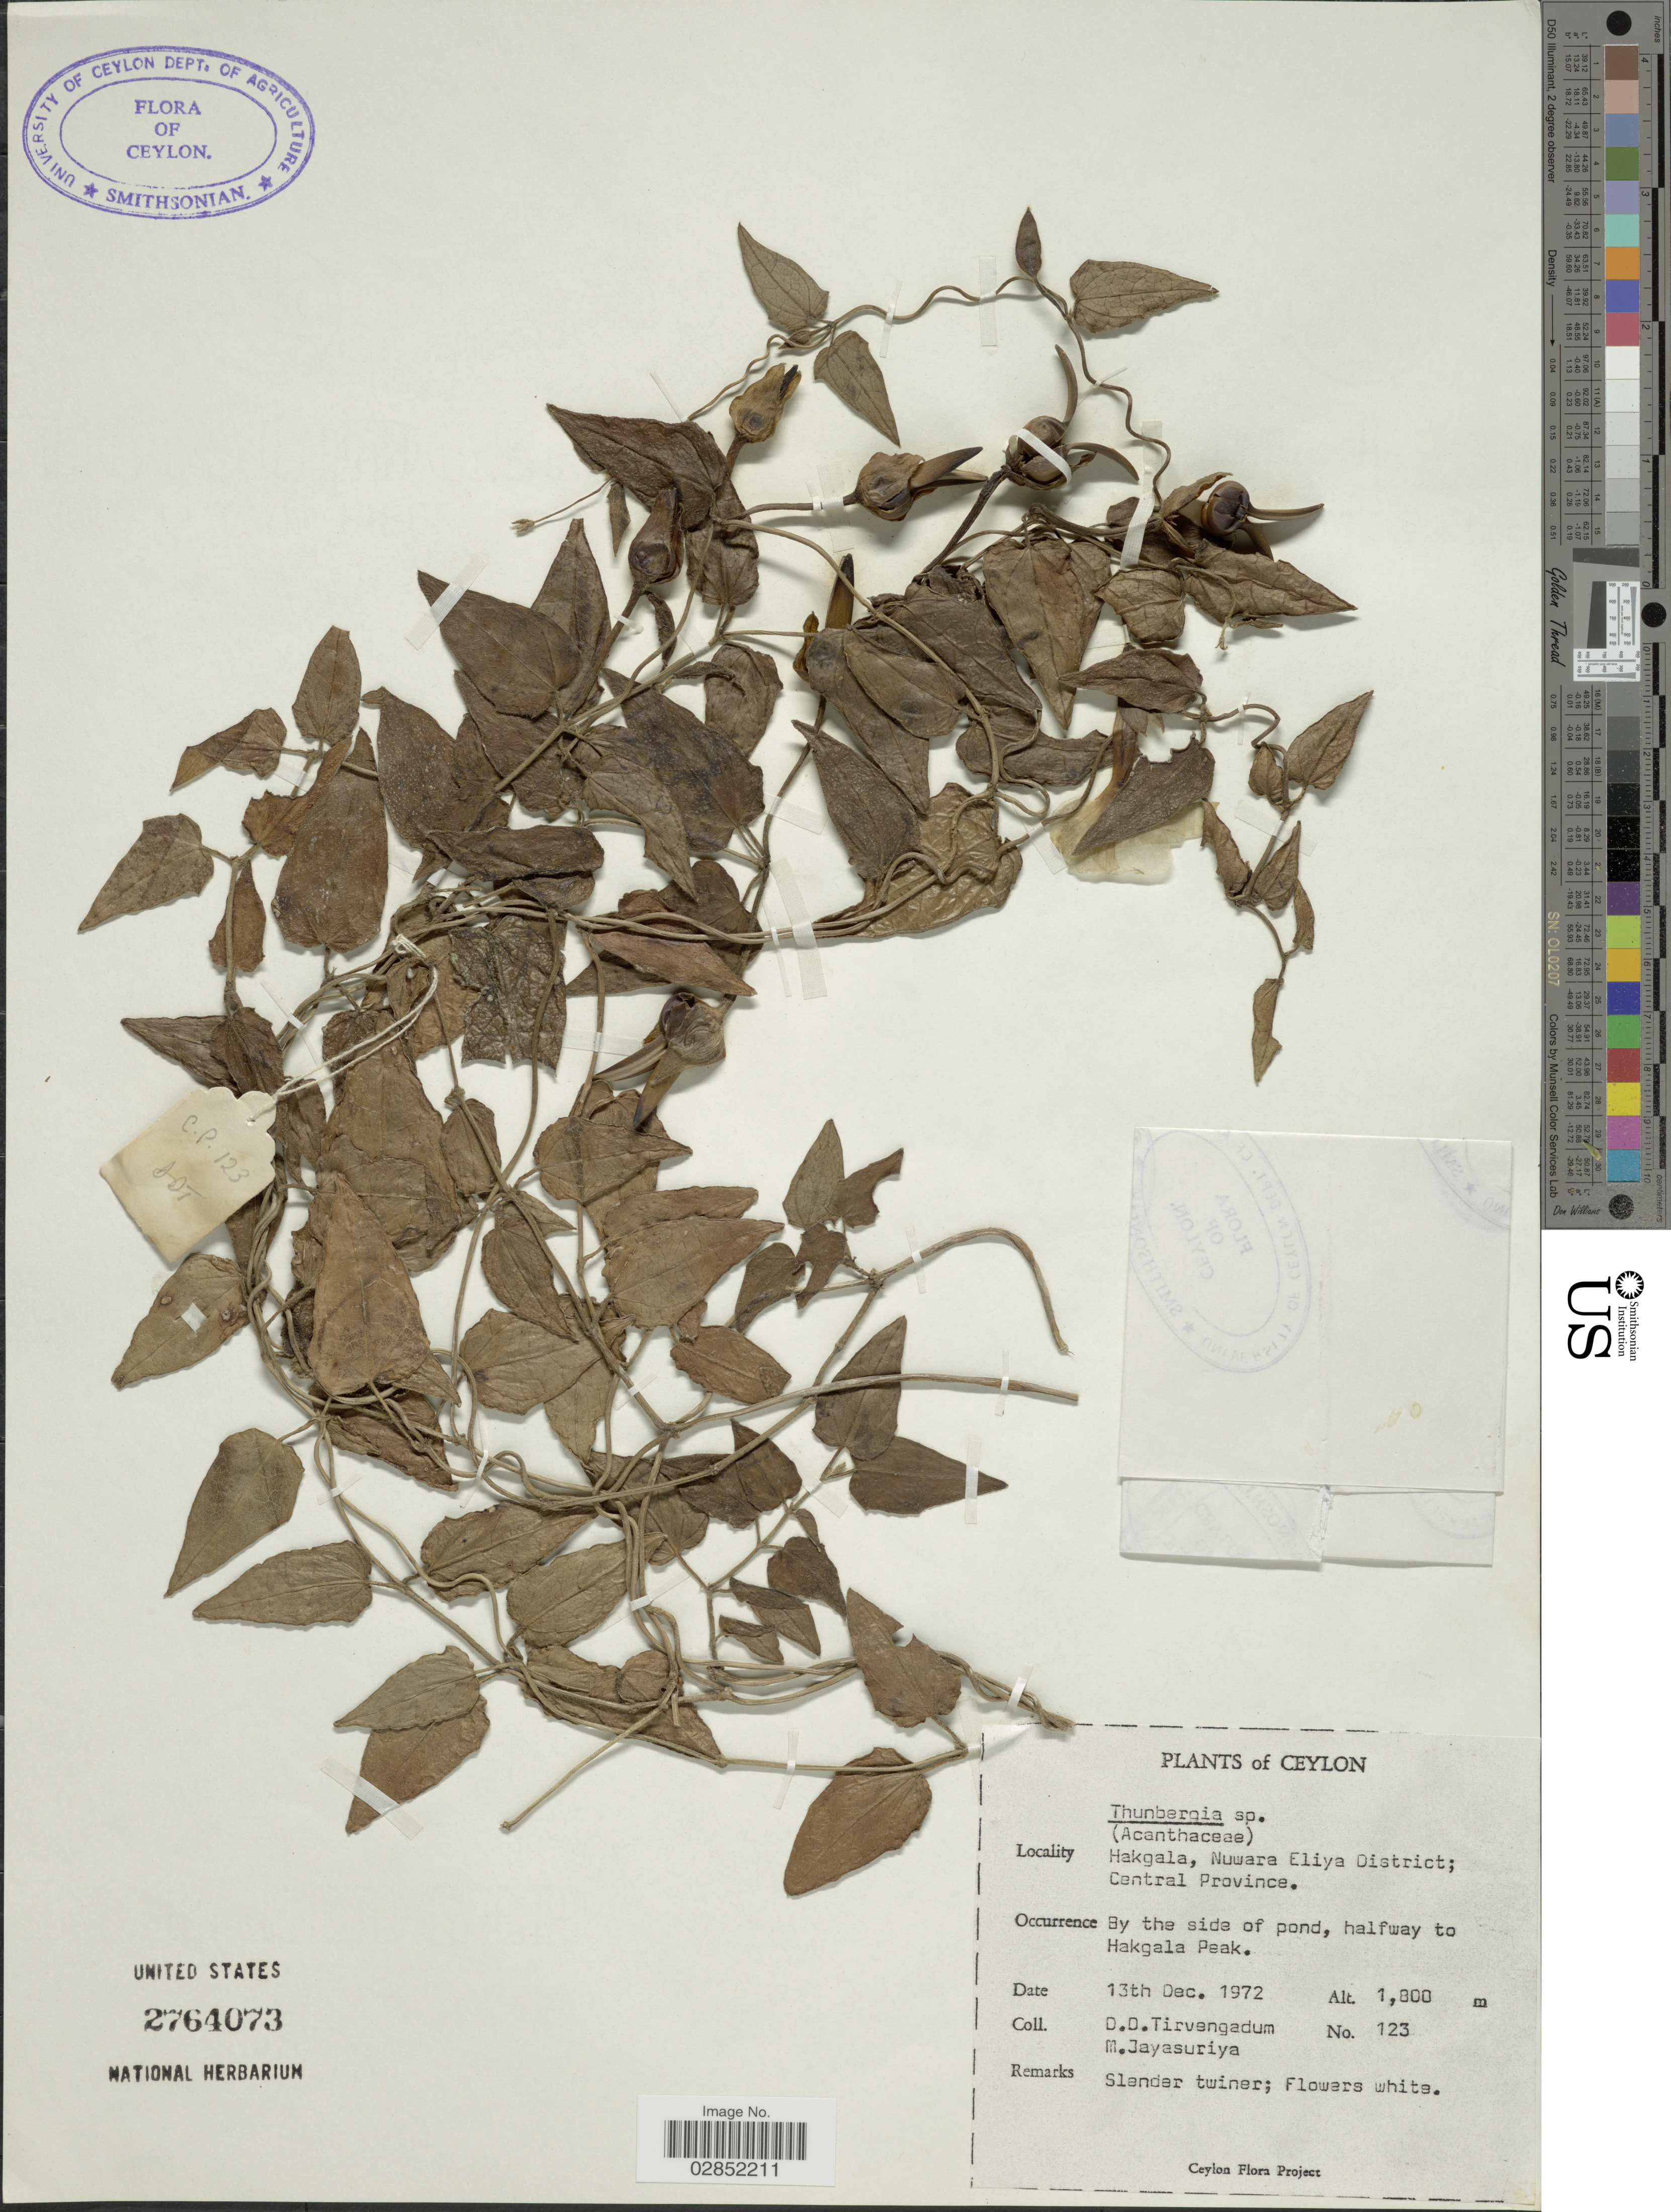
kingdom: Plantae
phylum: Tracheophyta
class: Magnoliopsida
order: Lamiales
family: Acanthaceae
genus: Thunbergia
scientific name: Thunbergia fragrans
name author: Roxb.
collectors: D. Tirvengadum & M. Jayasuriya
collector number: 123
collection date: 1972-12-13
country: Sri Lanka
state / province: Central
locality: Ceylon. Hakgala, Nuwara Eliya District. By the side of pond, halfway to Hakgala Peak.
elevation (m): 1800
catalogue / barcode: US 2764073